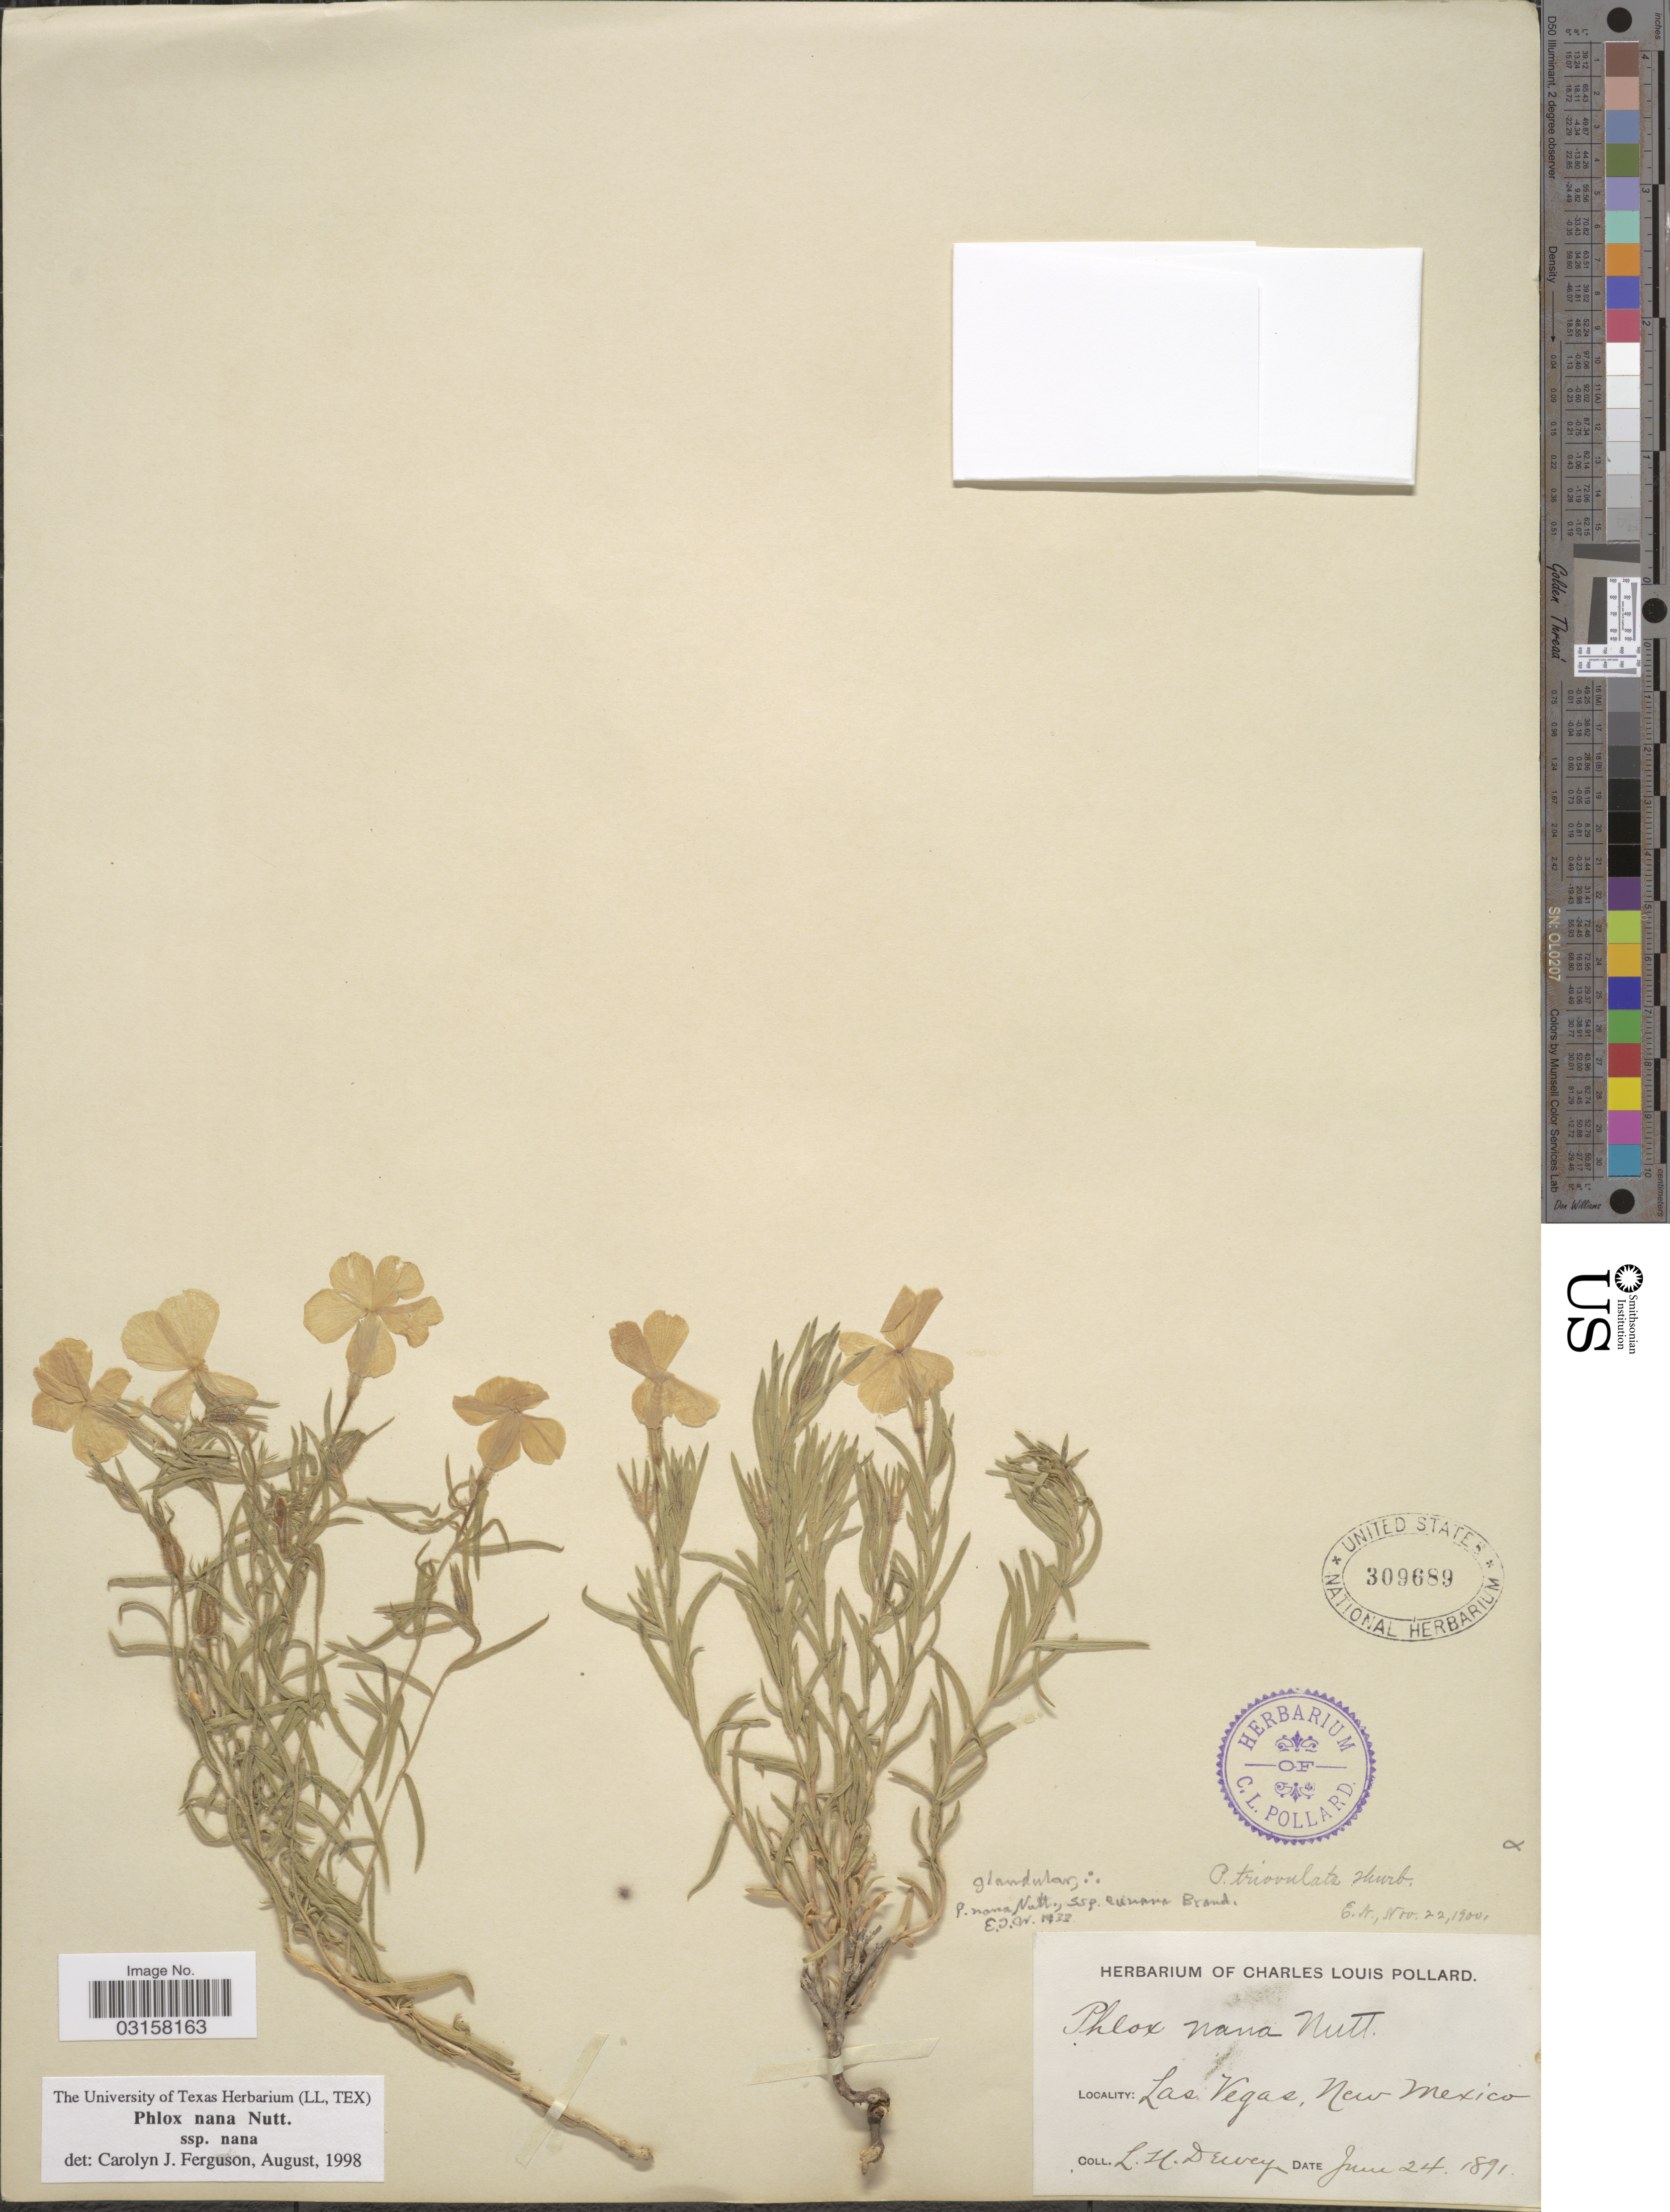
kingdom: Plantae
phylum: Tracheophyta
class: Magnoliopsida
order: Ericales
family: Polemoniaceae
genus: Phlox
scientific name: Phlox nana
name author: Nutt.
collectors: L. H. Dewey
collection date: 1891-06-24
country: United States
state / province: New Mexico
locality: Las Vegas.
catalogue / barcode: US 309689